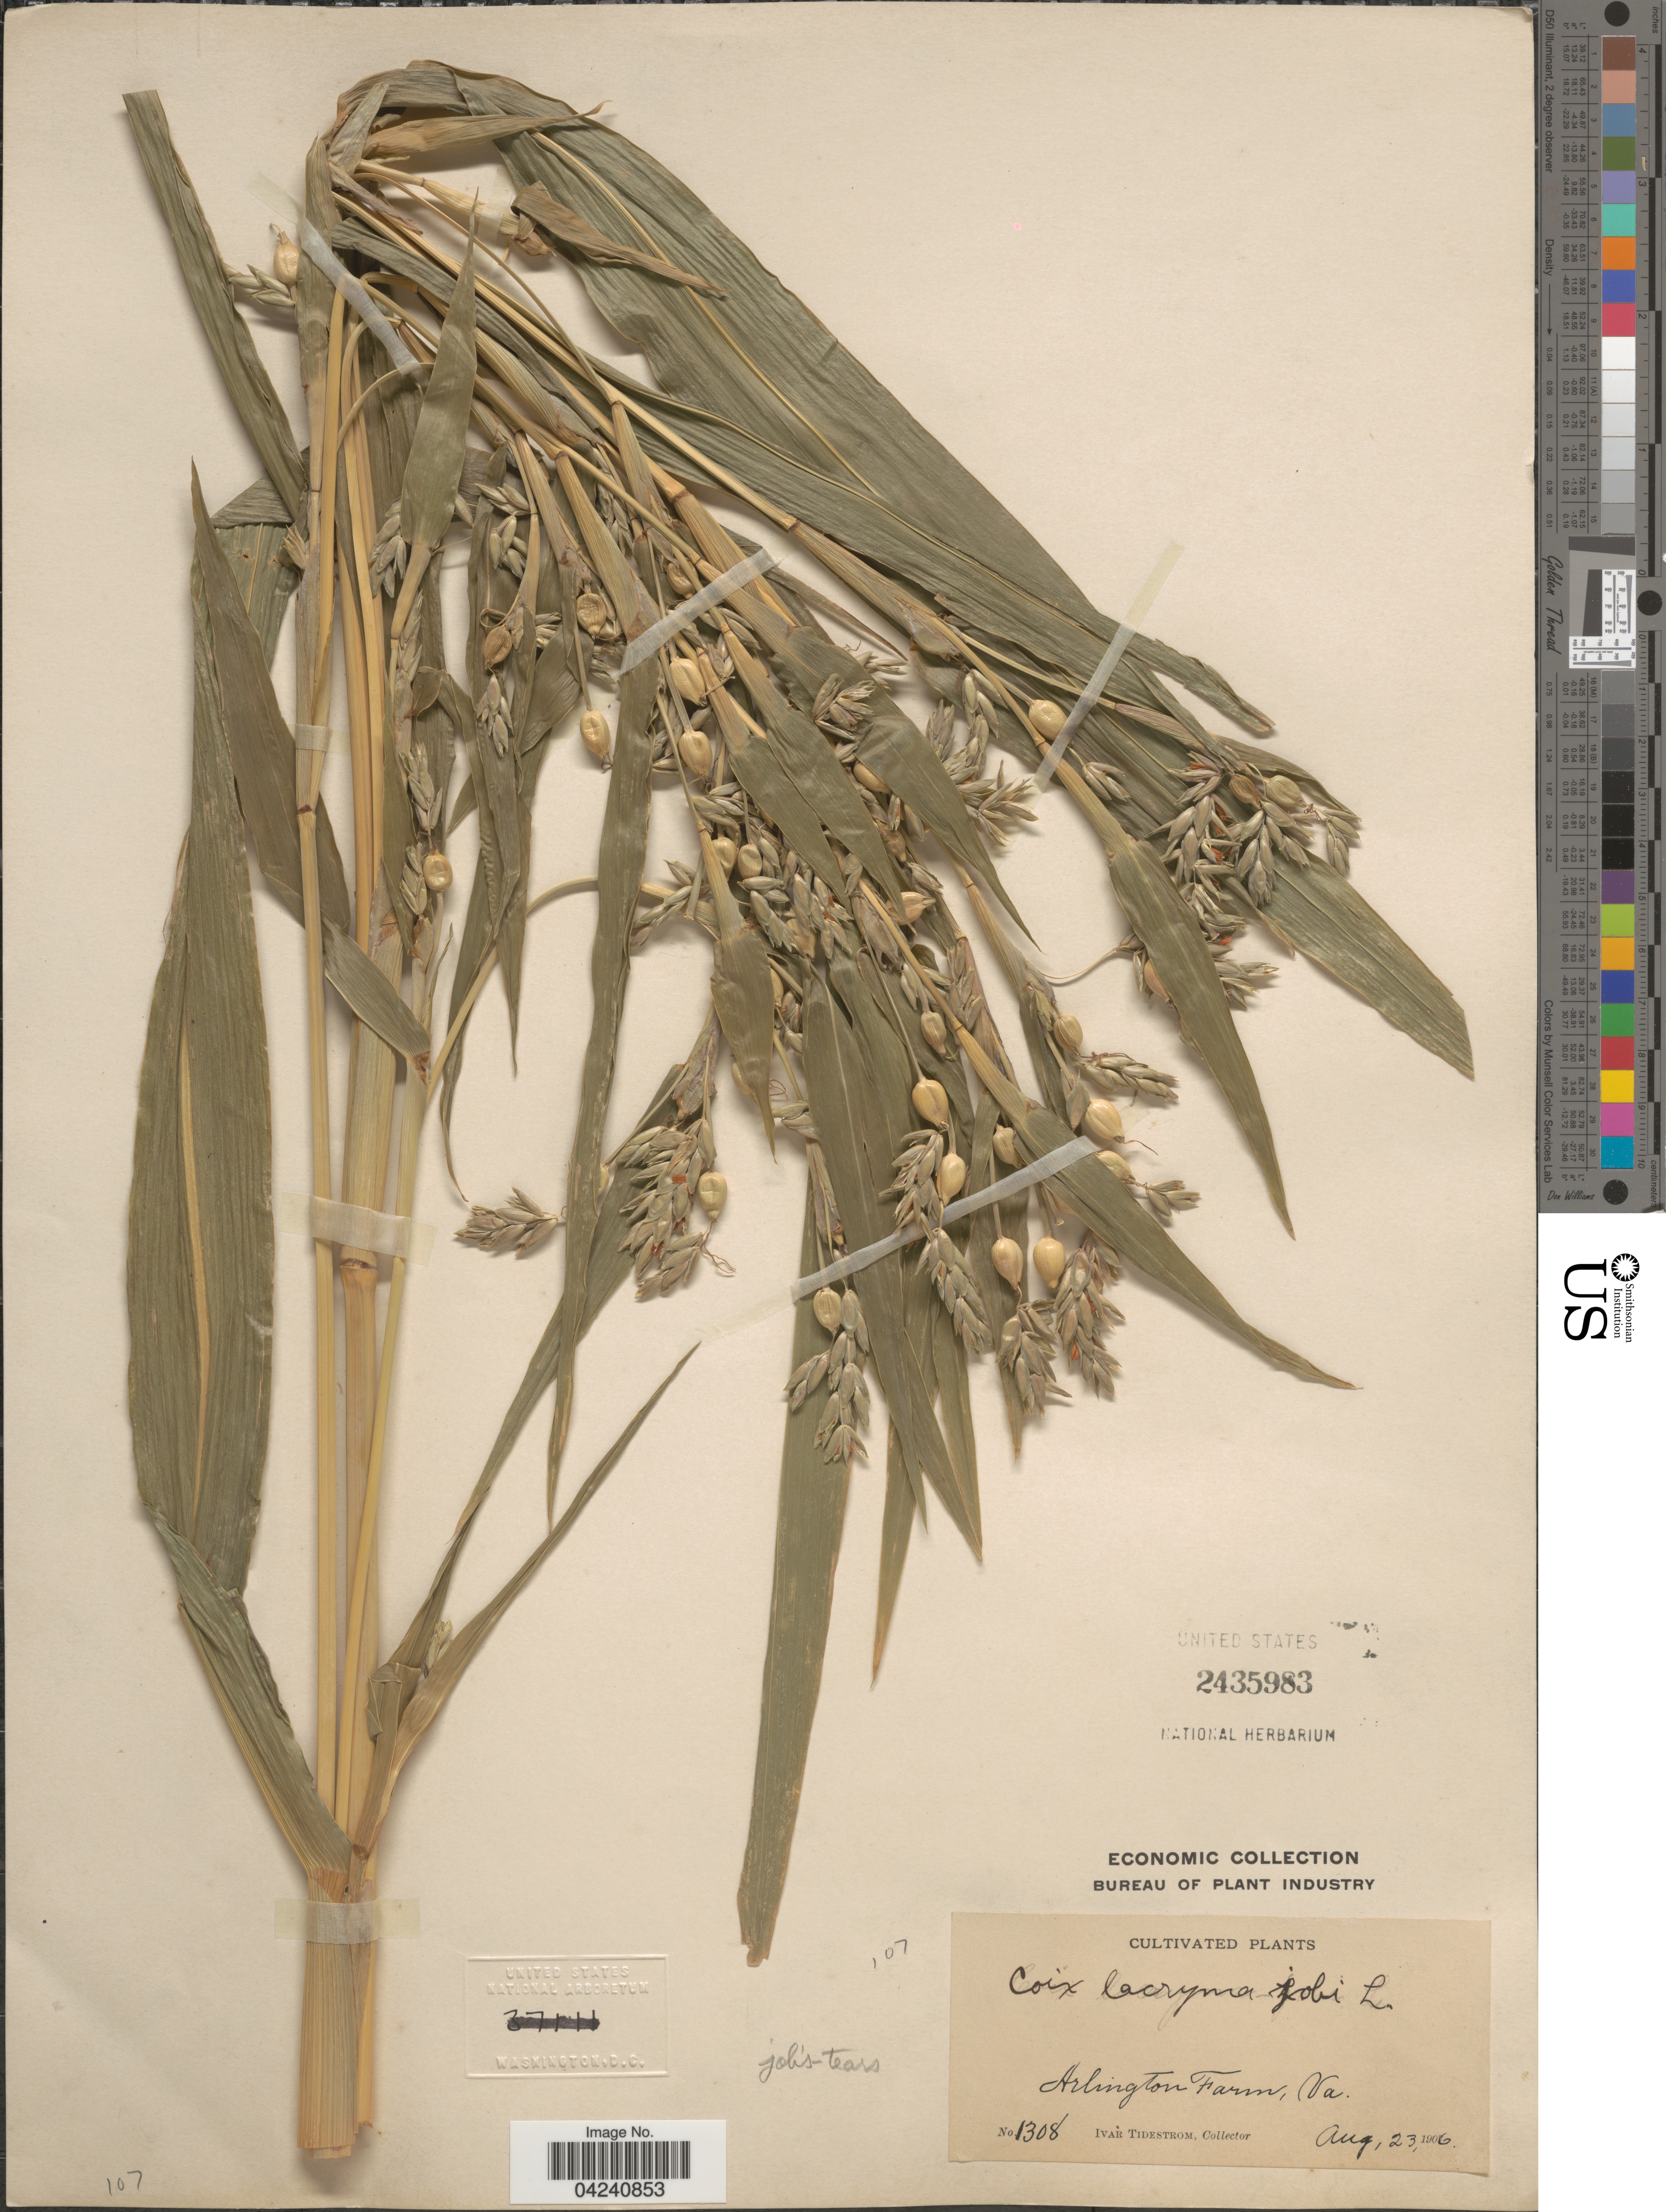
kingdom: Plantae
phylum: Tracheophyta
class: Liliopsida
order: Poales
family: Poaceae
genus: Coix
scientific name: Coix lacryma-jobi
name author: L.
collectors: I. F. Tidestrom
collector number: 1308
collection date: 1906-08-23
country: United States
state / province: Virginia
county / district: Arlington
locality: Arlington Farm, Va.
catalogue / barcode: US 2435983